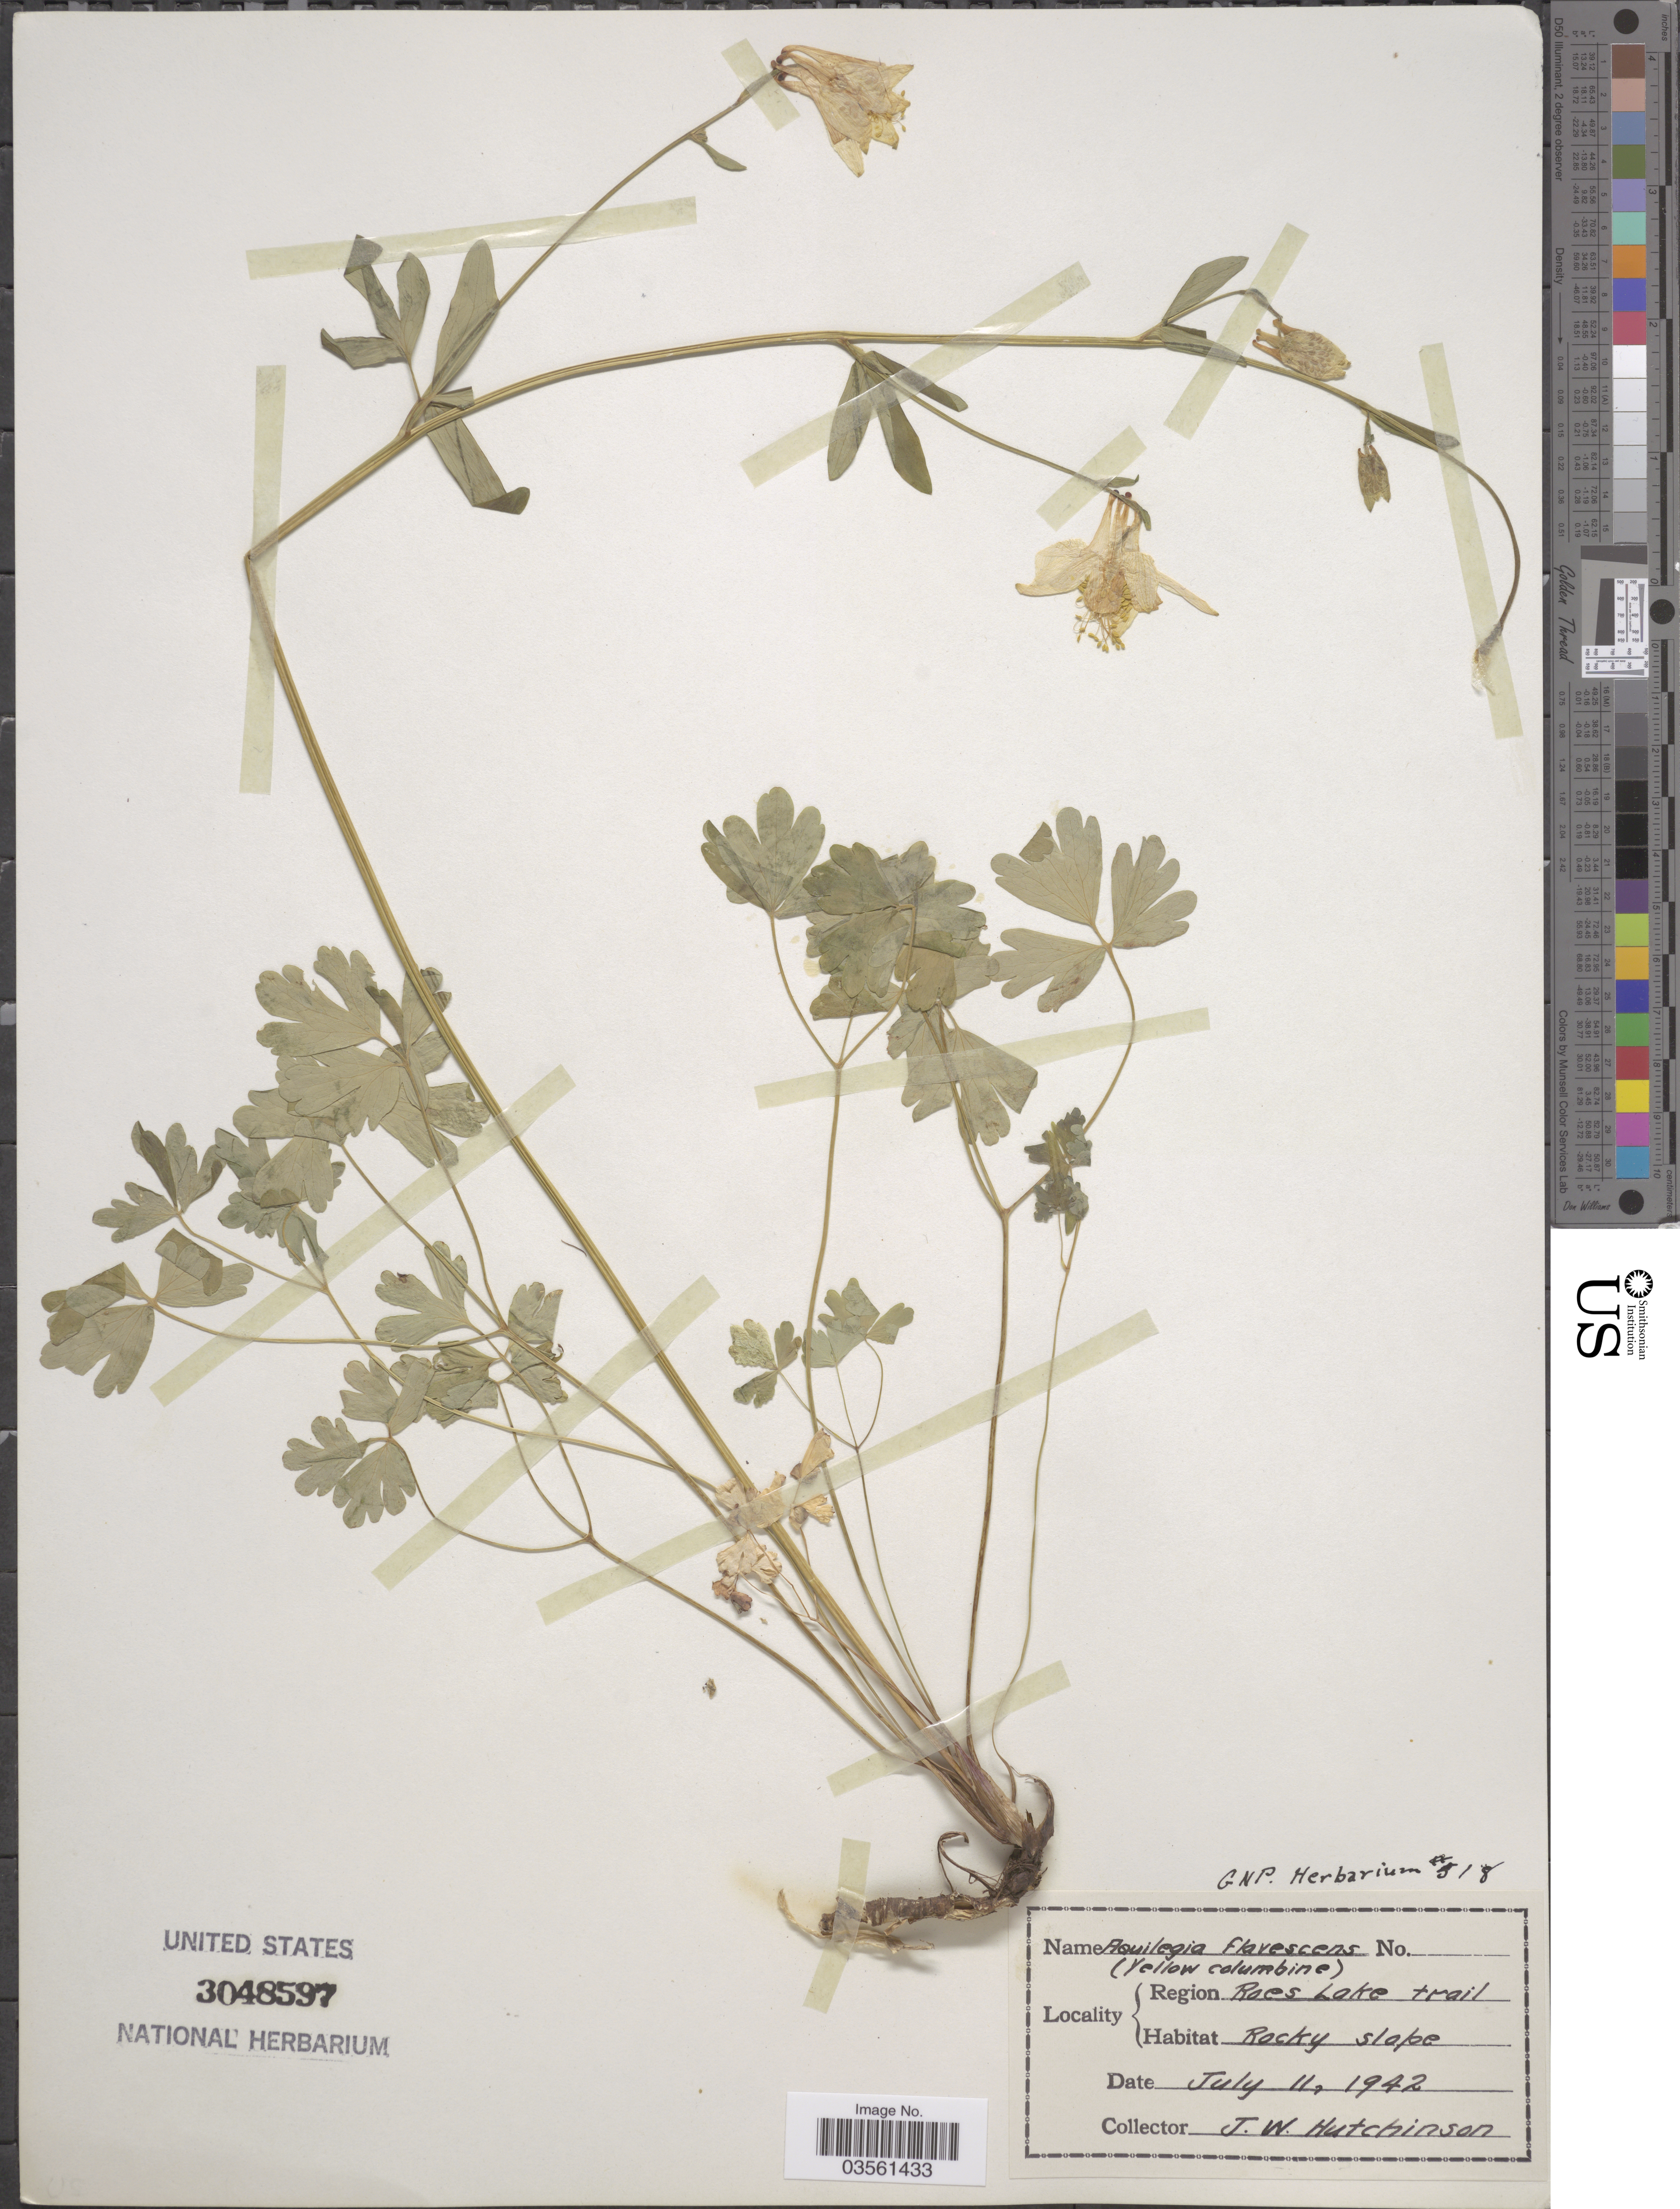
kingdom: Plantae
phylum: Tracheophyta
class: Magnoliopsida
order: Ranunculales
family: Ranunculaceae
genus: Aquilegia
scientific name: Aquilegia flavescens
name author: S. Watson in C. King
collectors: J. Hutchinson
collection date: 1942-07-11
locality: Region Roes Lake trail.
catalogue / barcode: US 3048597